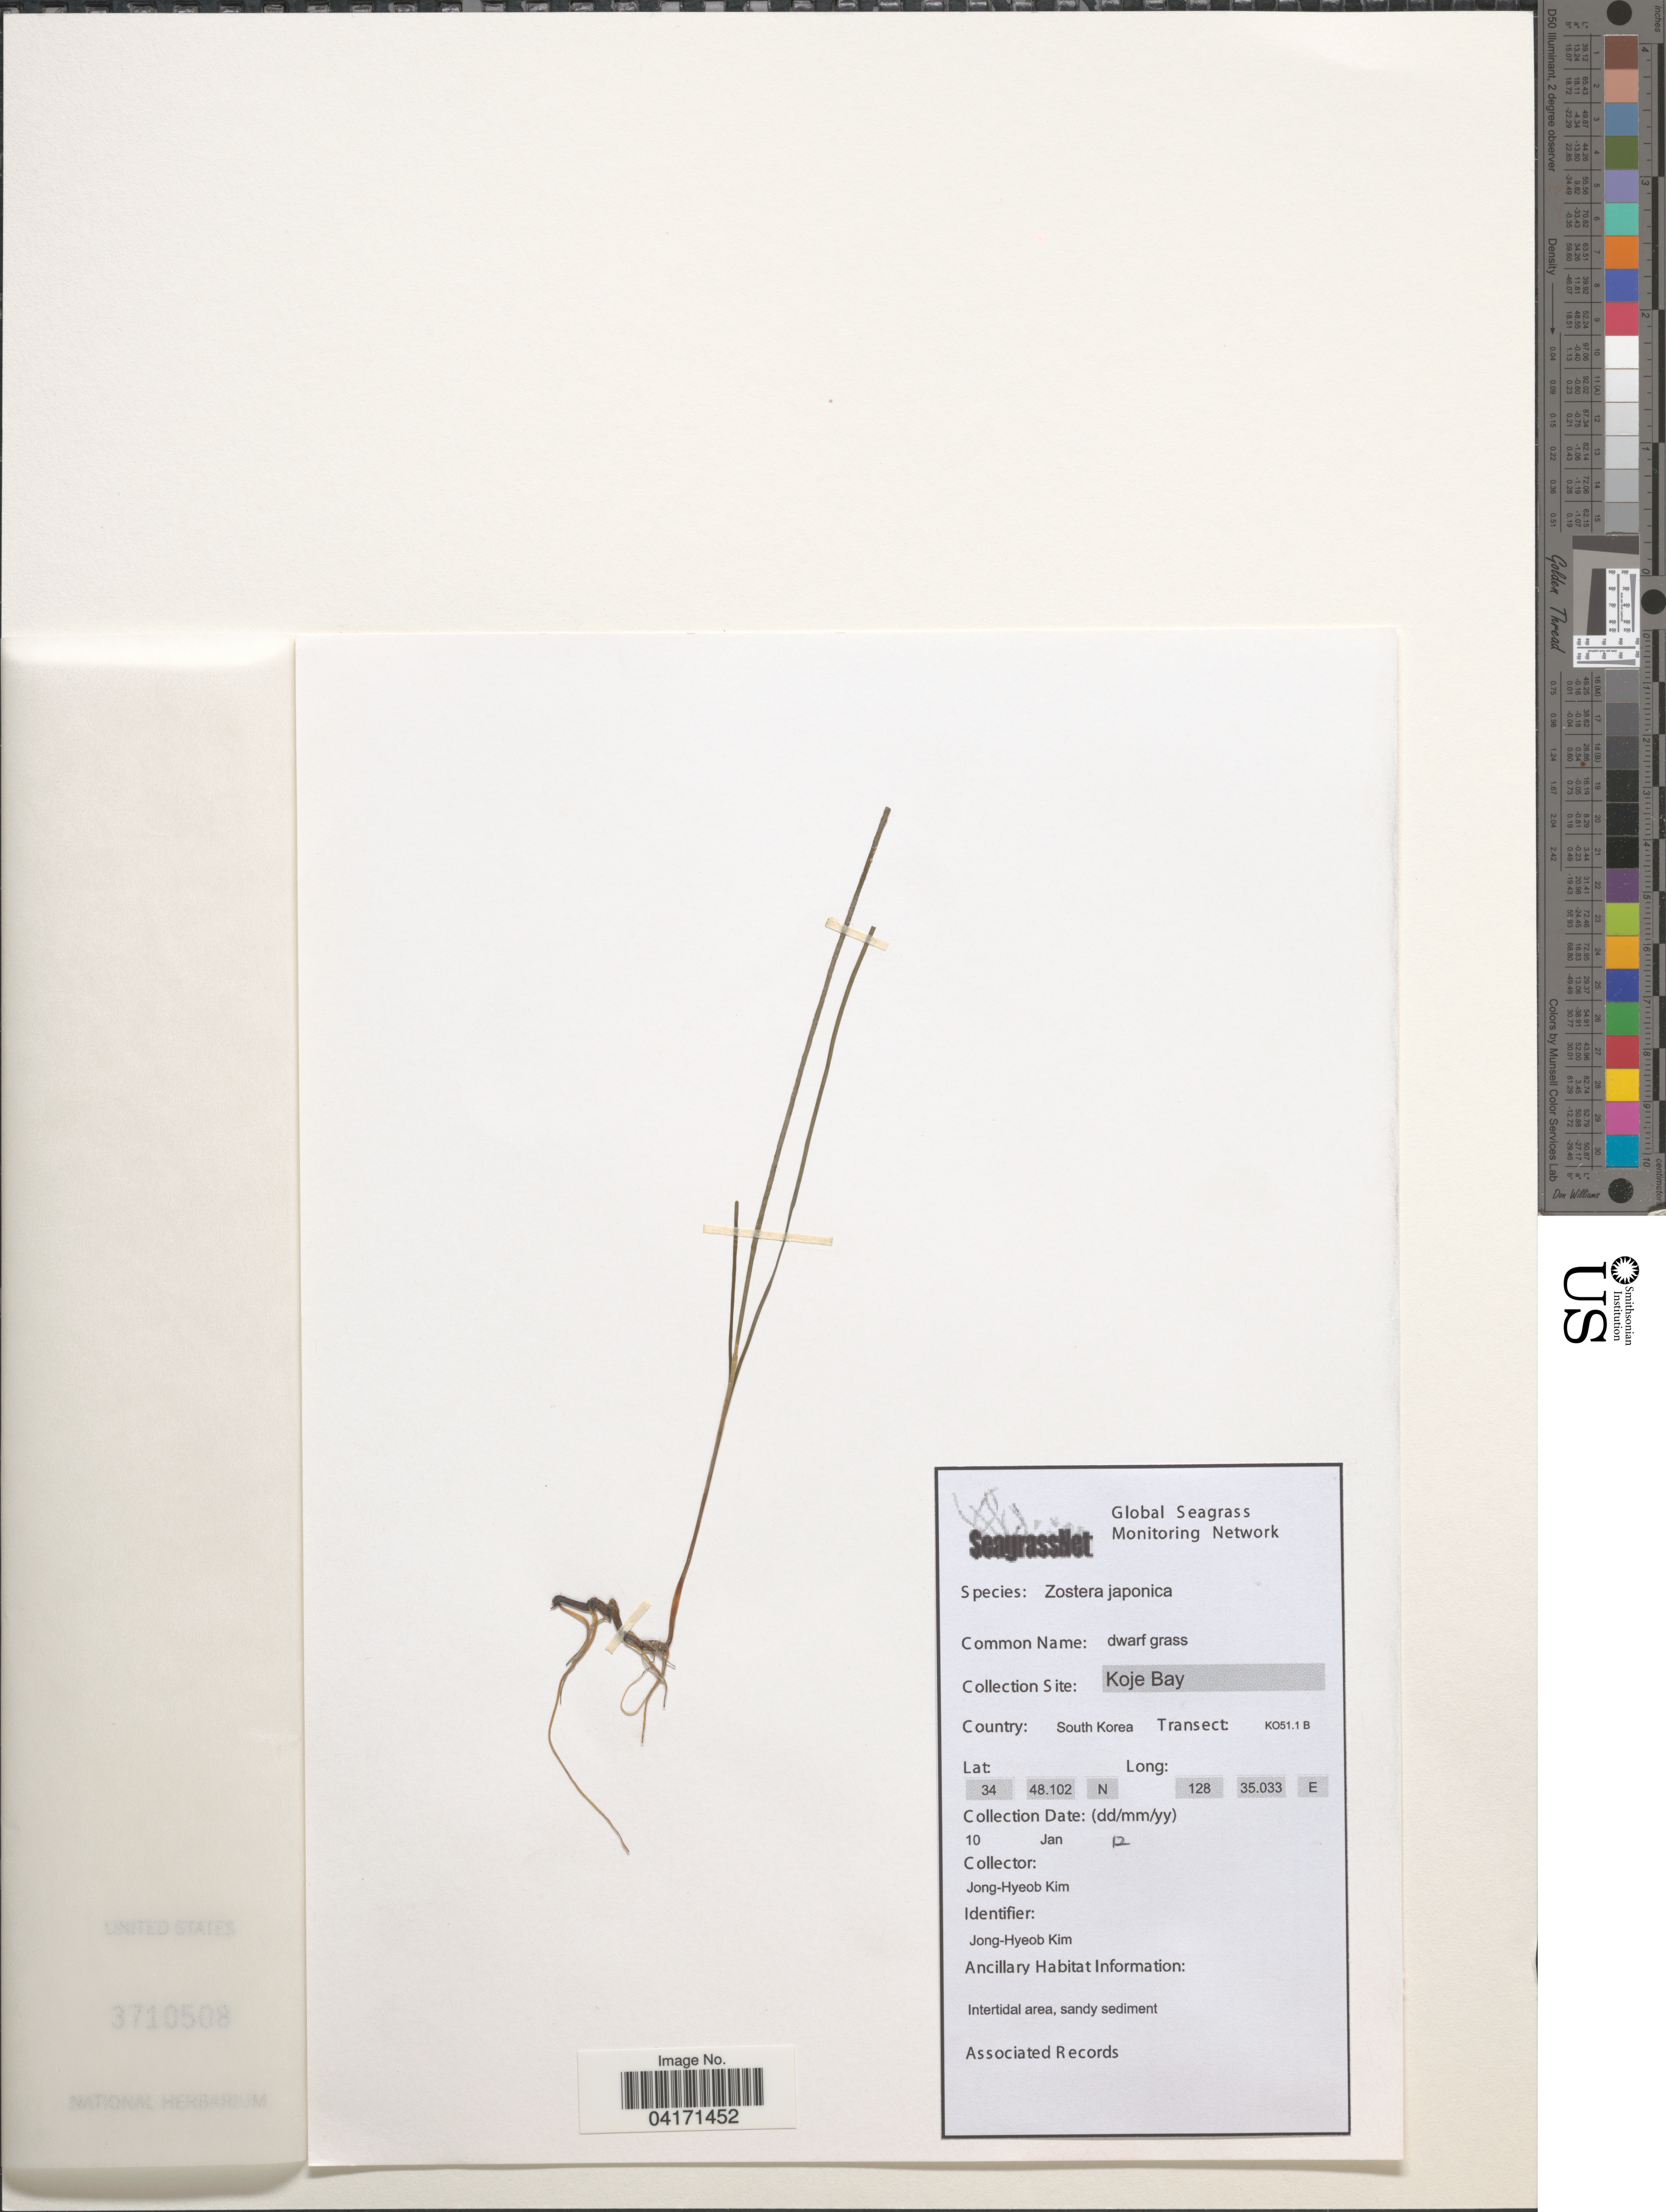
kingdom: Plantae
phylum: Tracheophyta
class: Liliopsida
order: Alismatales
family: Zosteraceae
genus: Zostera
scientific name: Zostera japonica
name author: Asch. & Graebn.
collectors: J. Kim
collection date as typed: Transcribed d/m/y: 10/1/12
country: South Korea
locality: Koje Bay. Transect: KO51.1 B.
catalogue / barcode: US 3710508